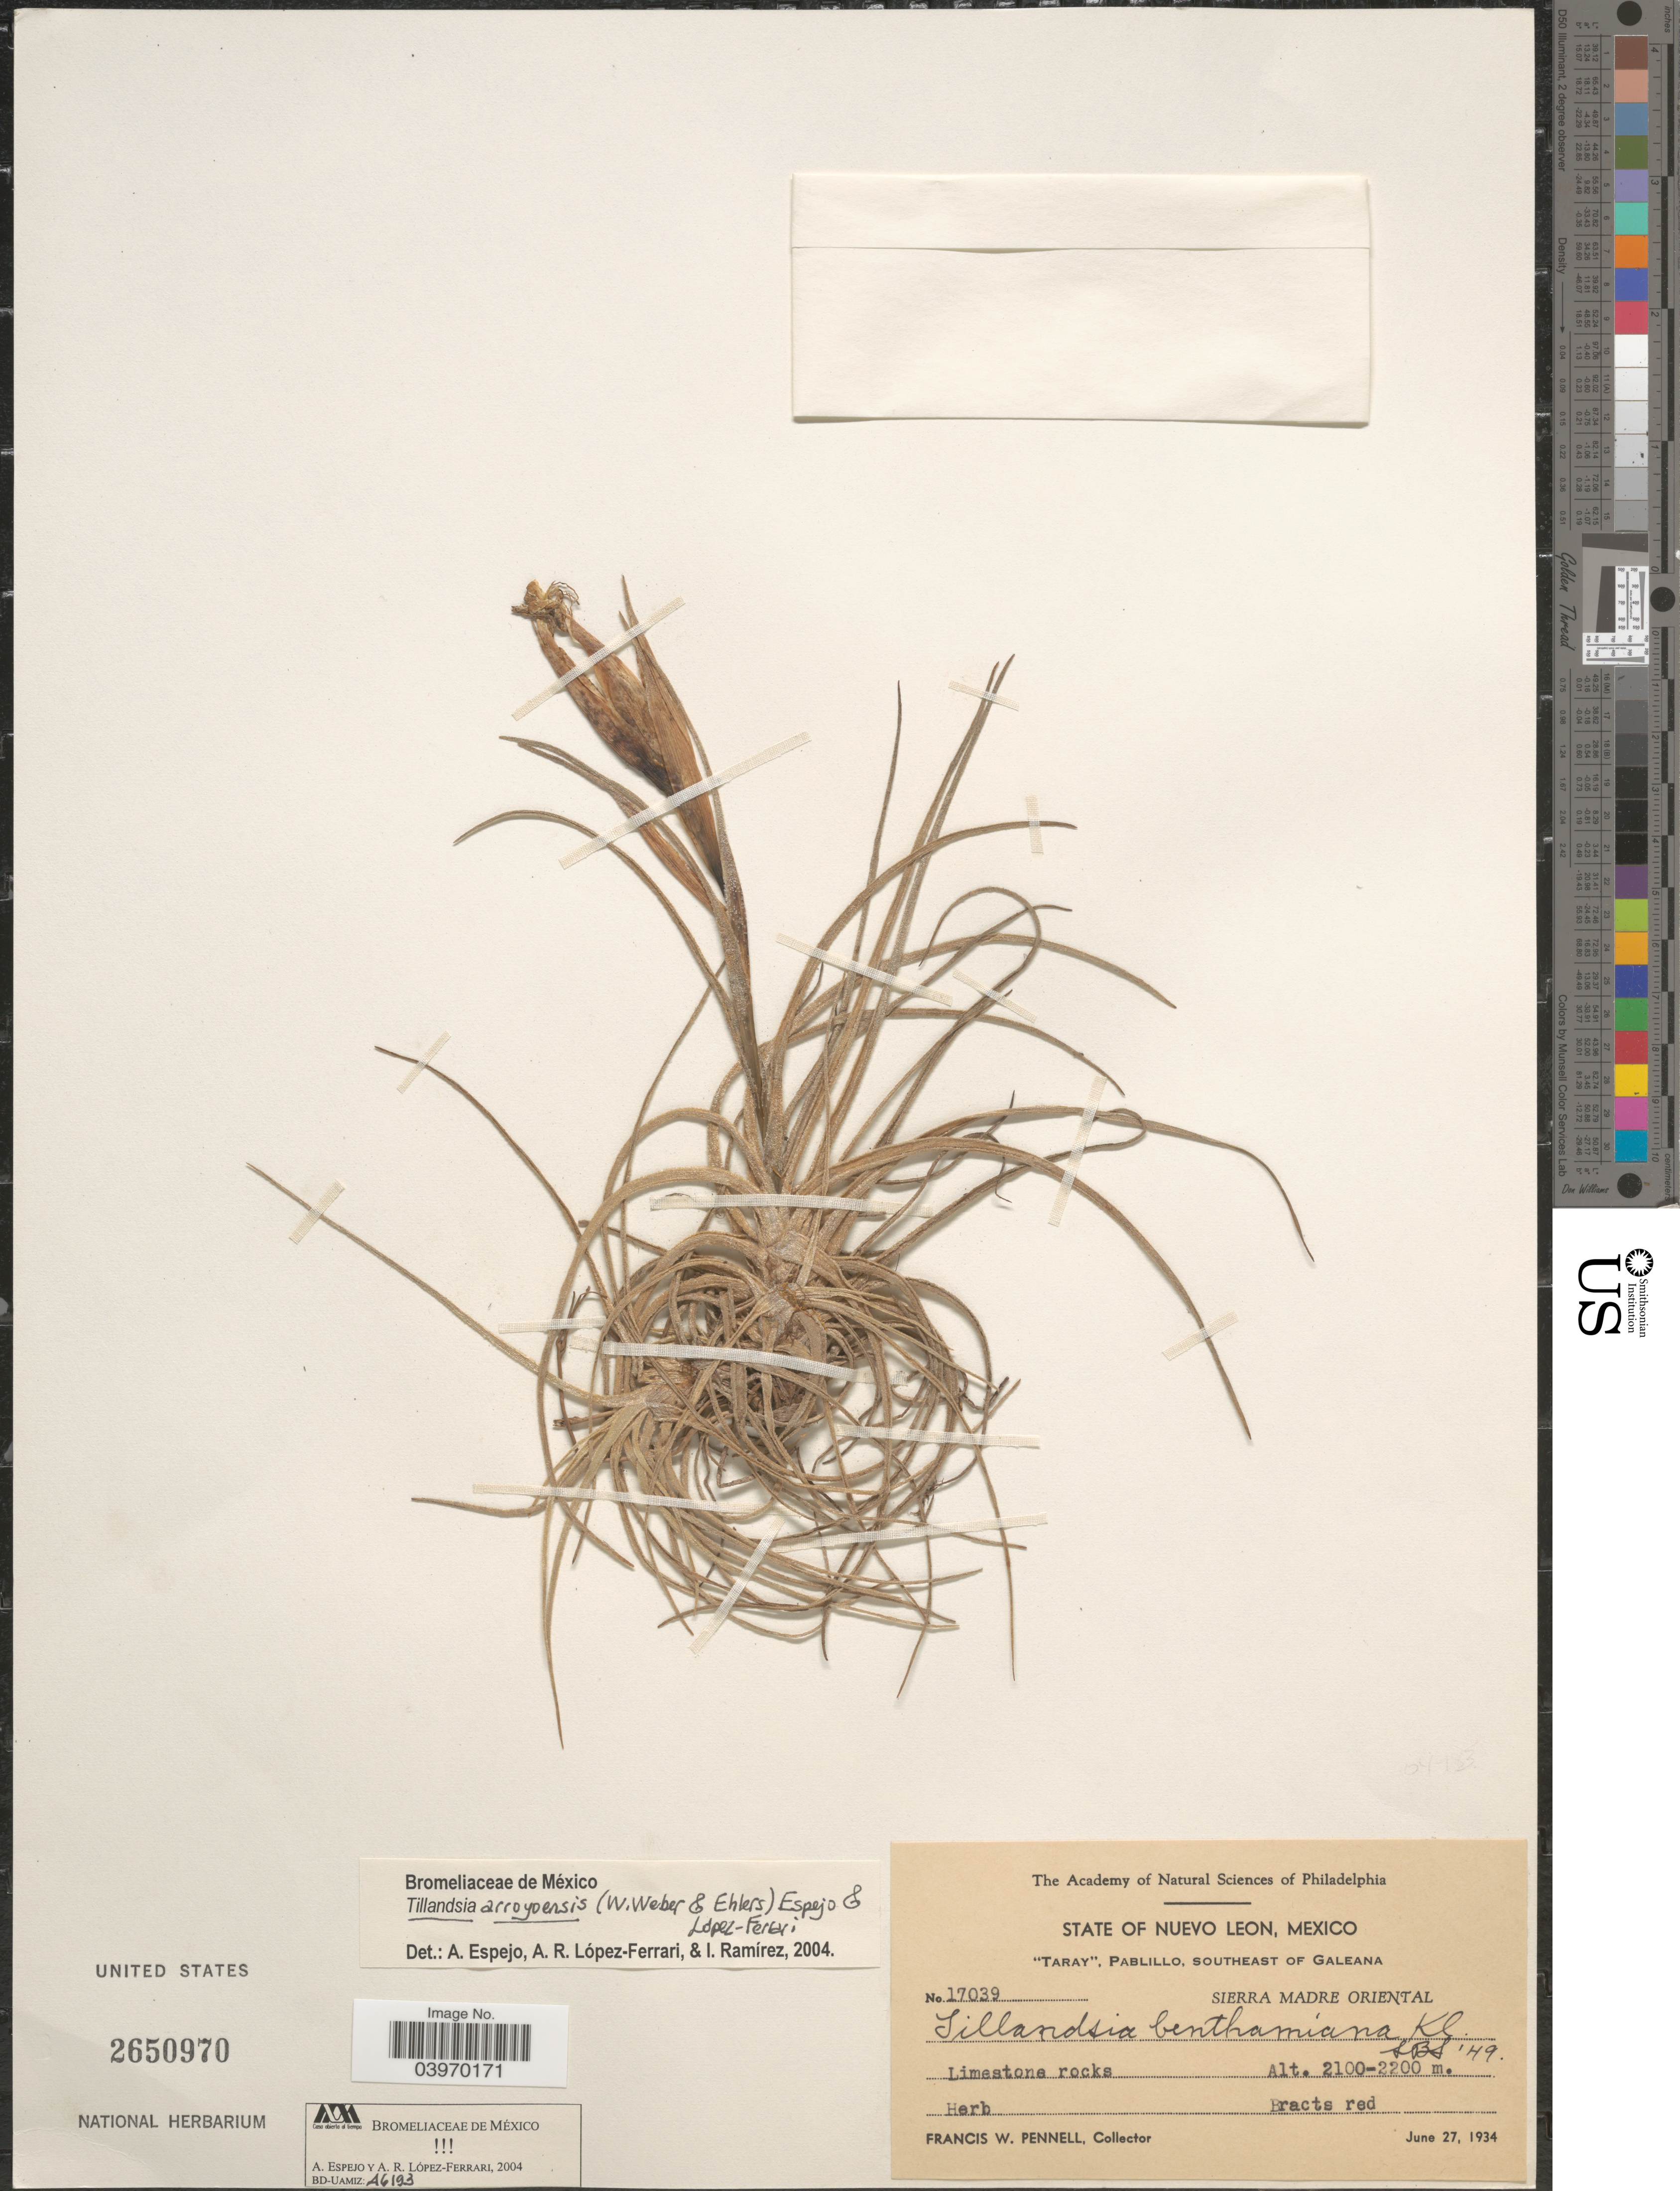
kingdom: Plantae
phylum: Tracheophyta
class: Liliopsida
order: Poales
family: Bromeliaceae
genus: Tillandsia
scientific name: Tillandsia arroyoensis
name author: (W. Weber & Ehlers) Espejo & López-Ferr.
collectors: F. W. Pennell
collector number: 17039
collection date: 1934-06-27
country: Mexico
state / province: Nuevo León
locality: Taray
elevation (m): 2100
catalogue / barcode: US 2650970